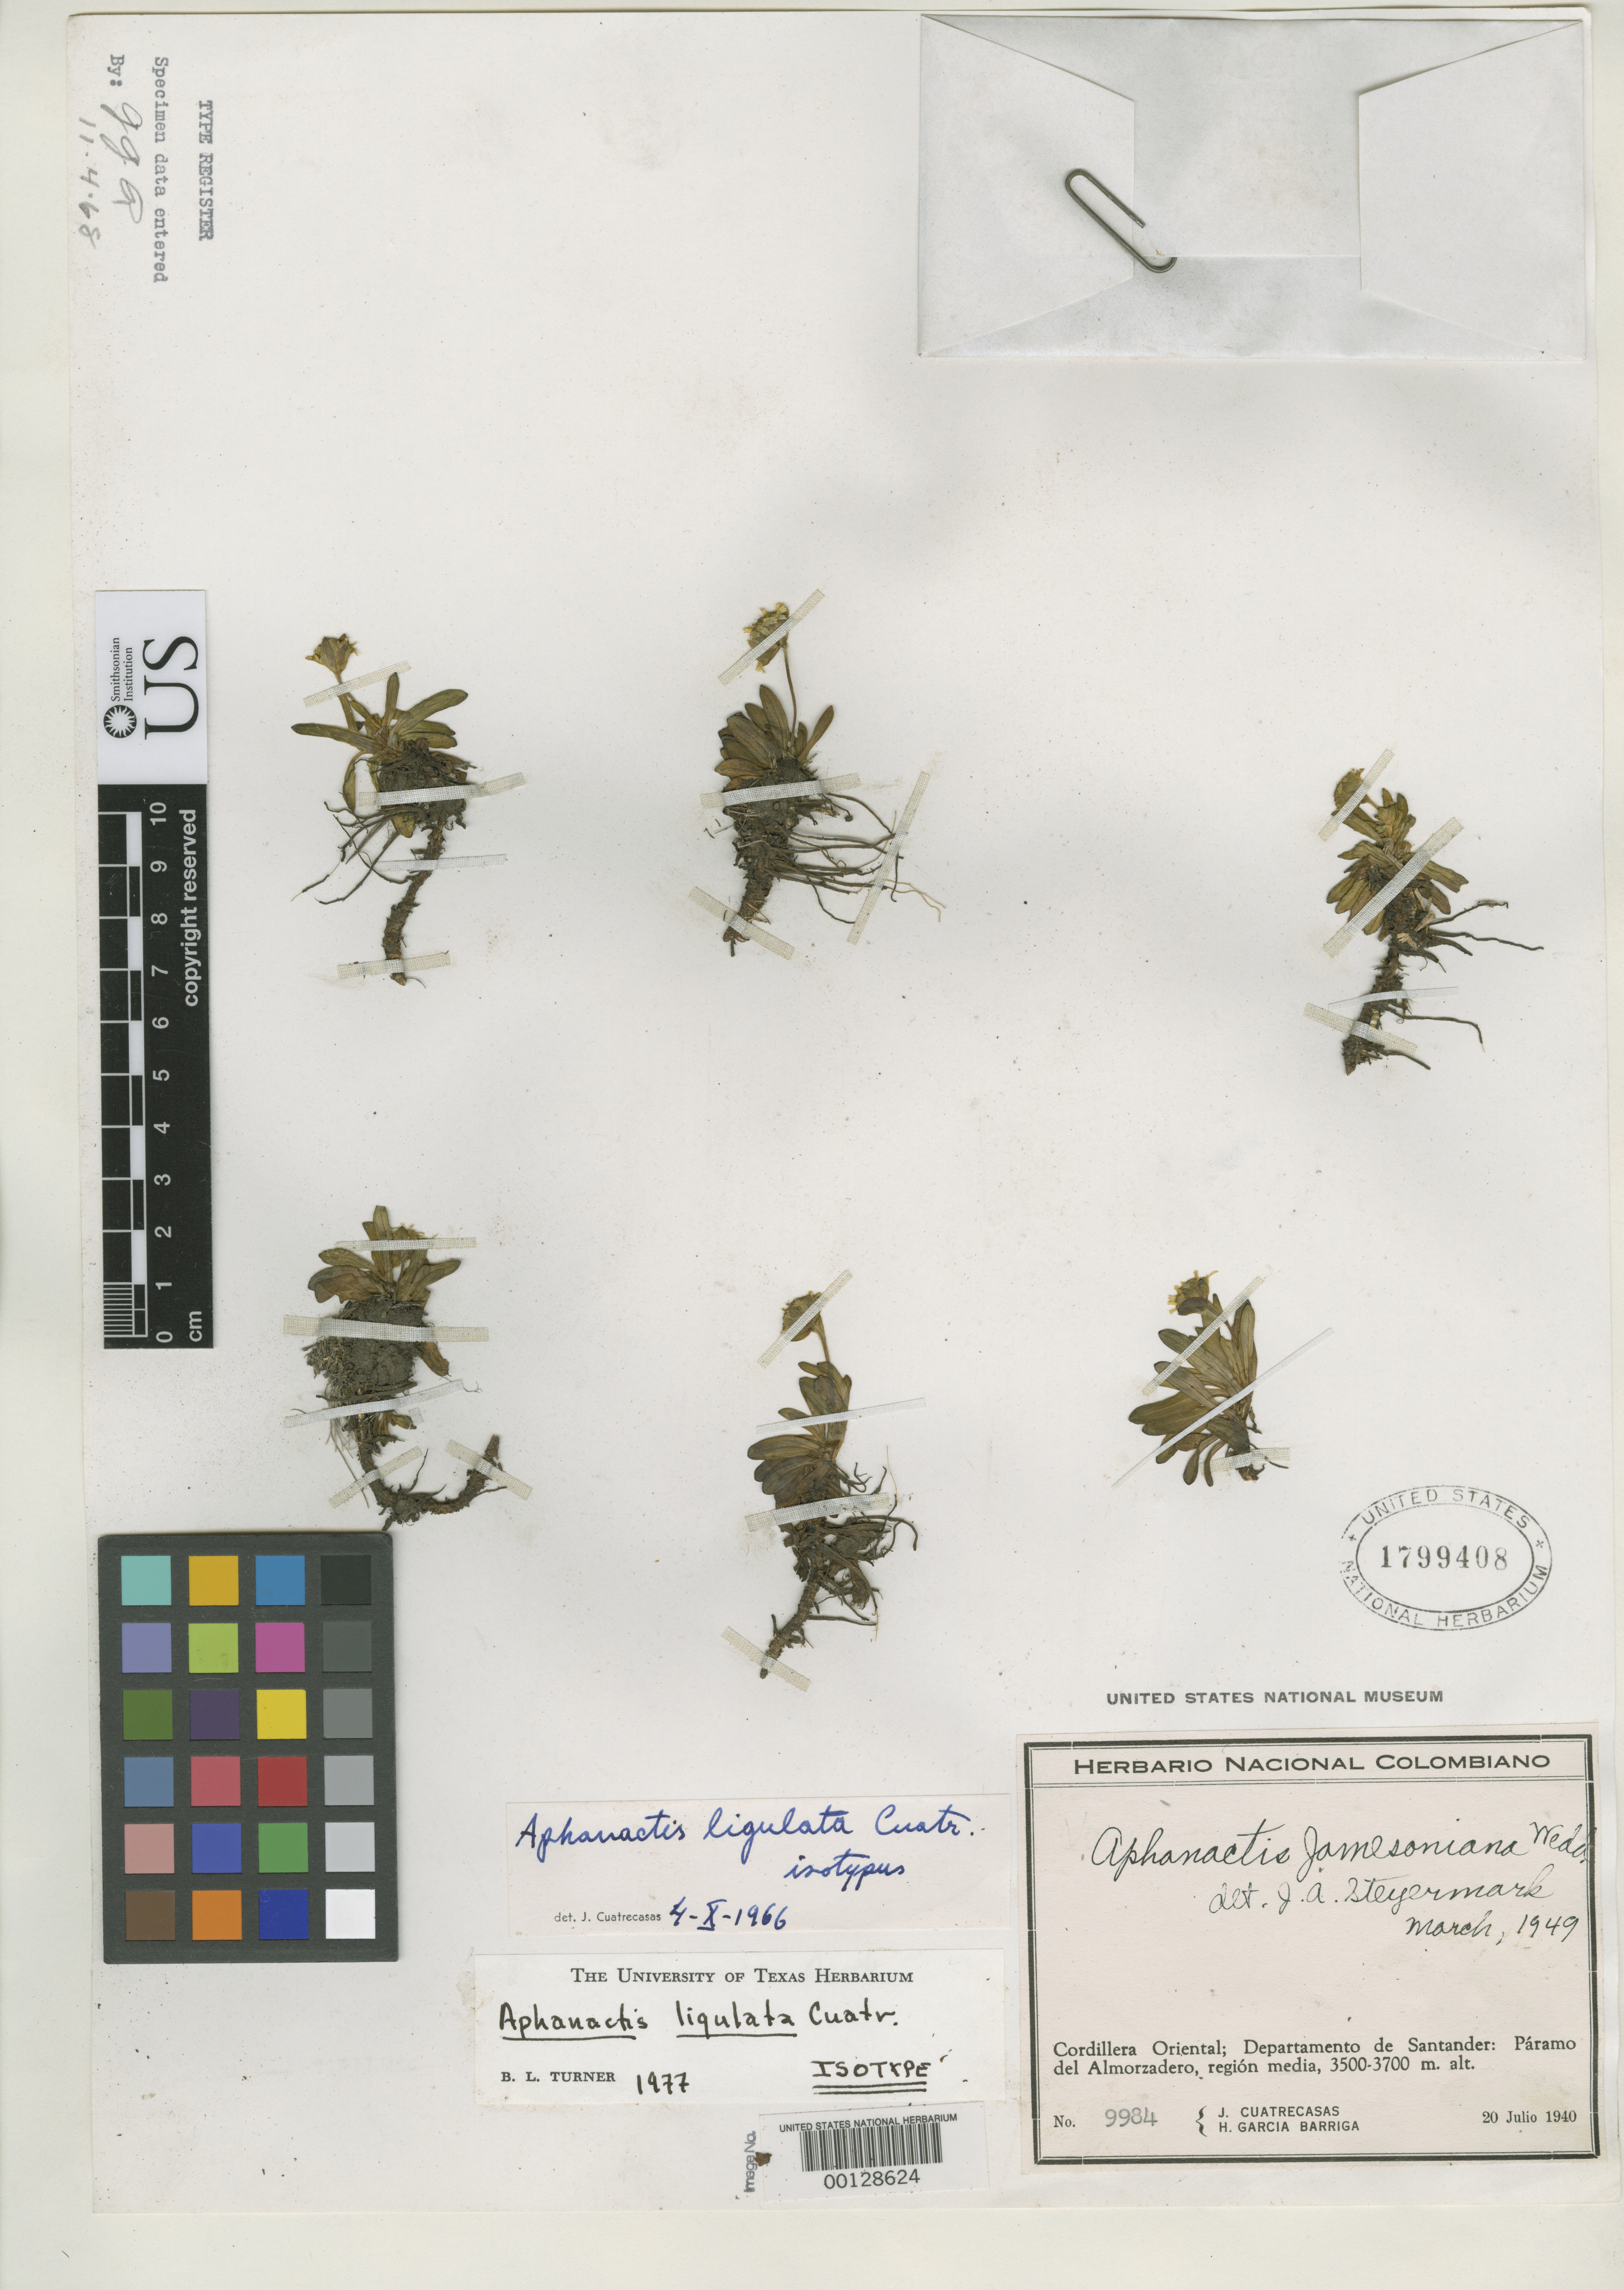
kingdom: Plantae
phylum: Tracheophyta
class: Magnoliopsida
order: Asterales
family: Asteraceae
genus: Aphanactis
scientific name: Aphanactis ligulata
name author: Cuatrec.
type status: Isotype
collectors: J. Cuatrecasas & H. García Barriga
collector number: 9984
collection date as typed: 20 Jul 1940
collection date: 1940-07-20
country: Colombia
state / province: Santander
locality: Páramo del Almorzadero.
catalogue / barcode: US 1799408